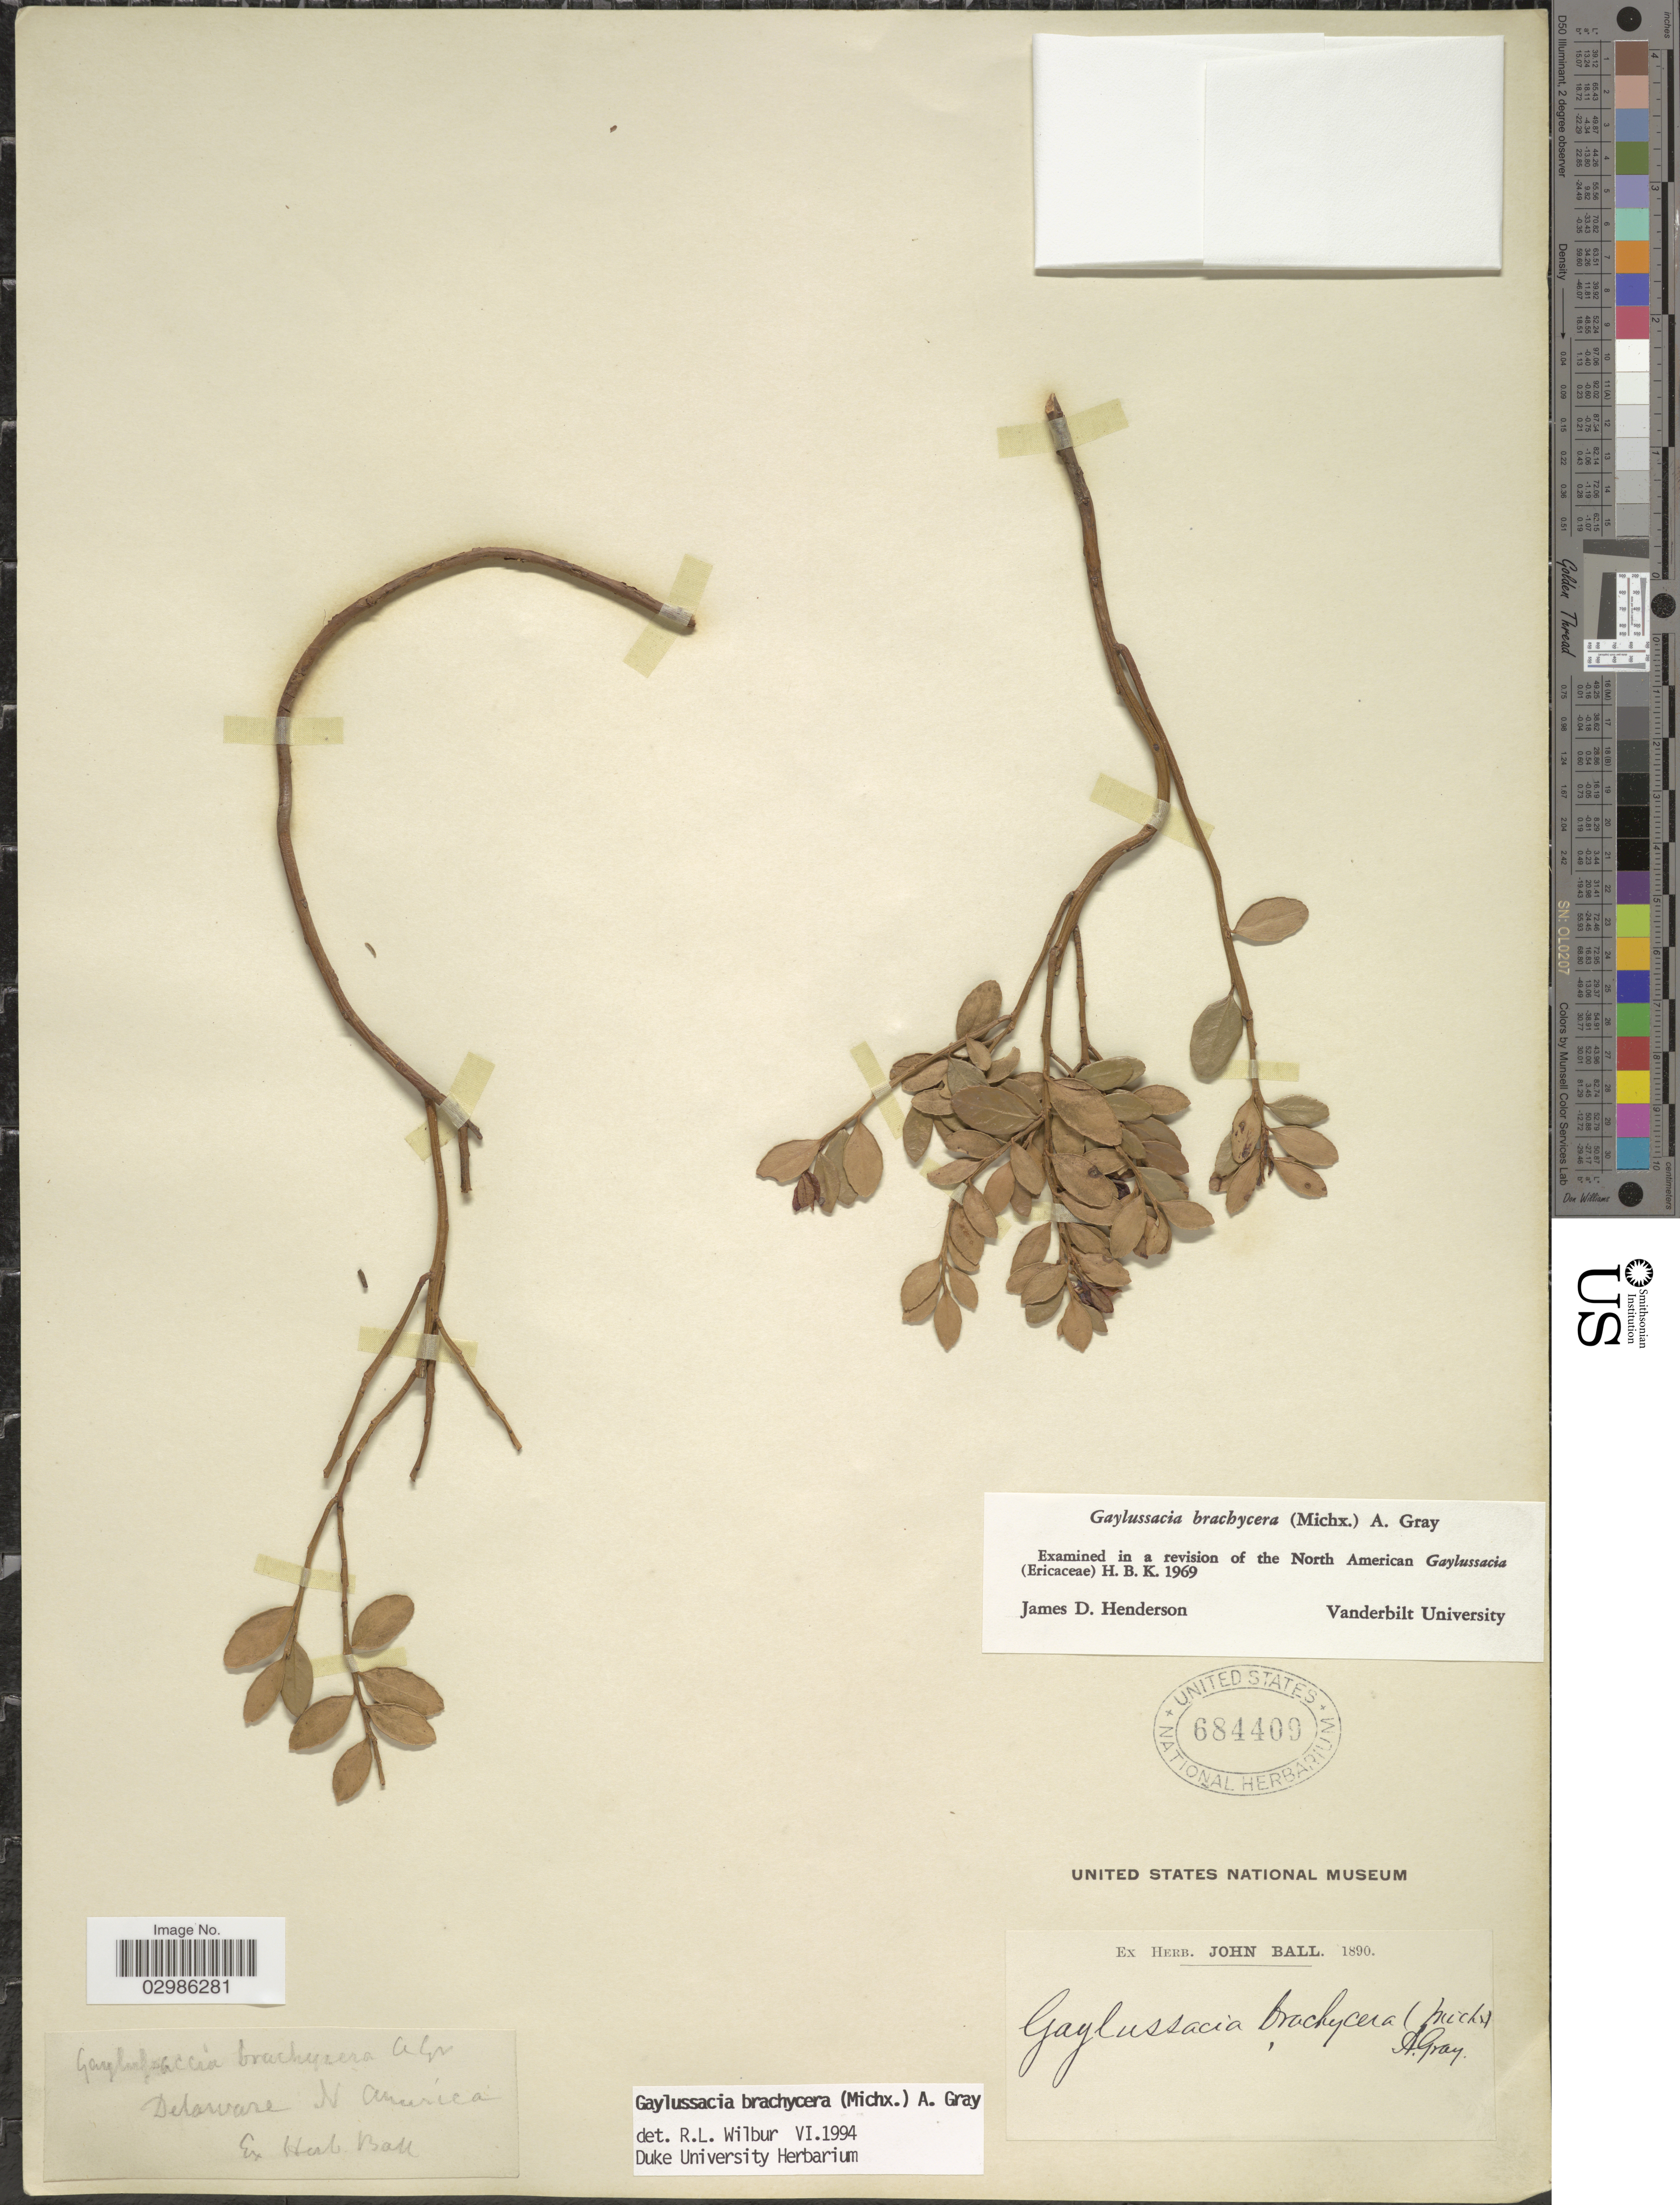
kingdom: Plantae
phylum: Tracheophyta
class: Magnoliopsida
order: Ericales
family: Ericaceae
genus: Gaylussacia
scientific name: Gaylussacia brachycera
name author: (Michx.) Torr. & A. Gray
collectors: ex herb. John Ball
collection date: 1890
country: United States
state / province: Delaware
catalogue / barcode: US 684409